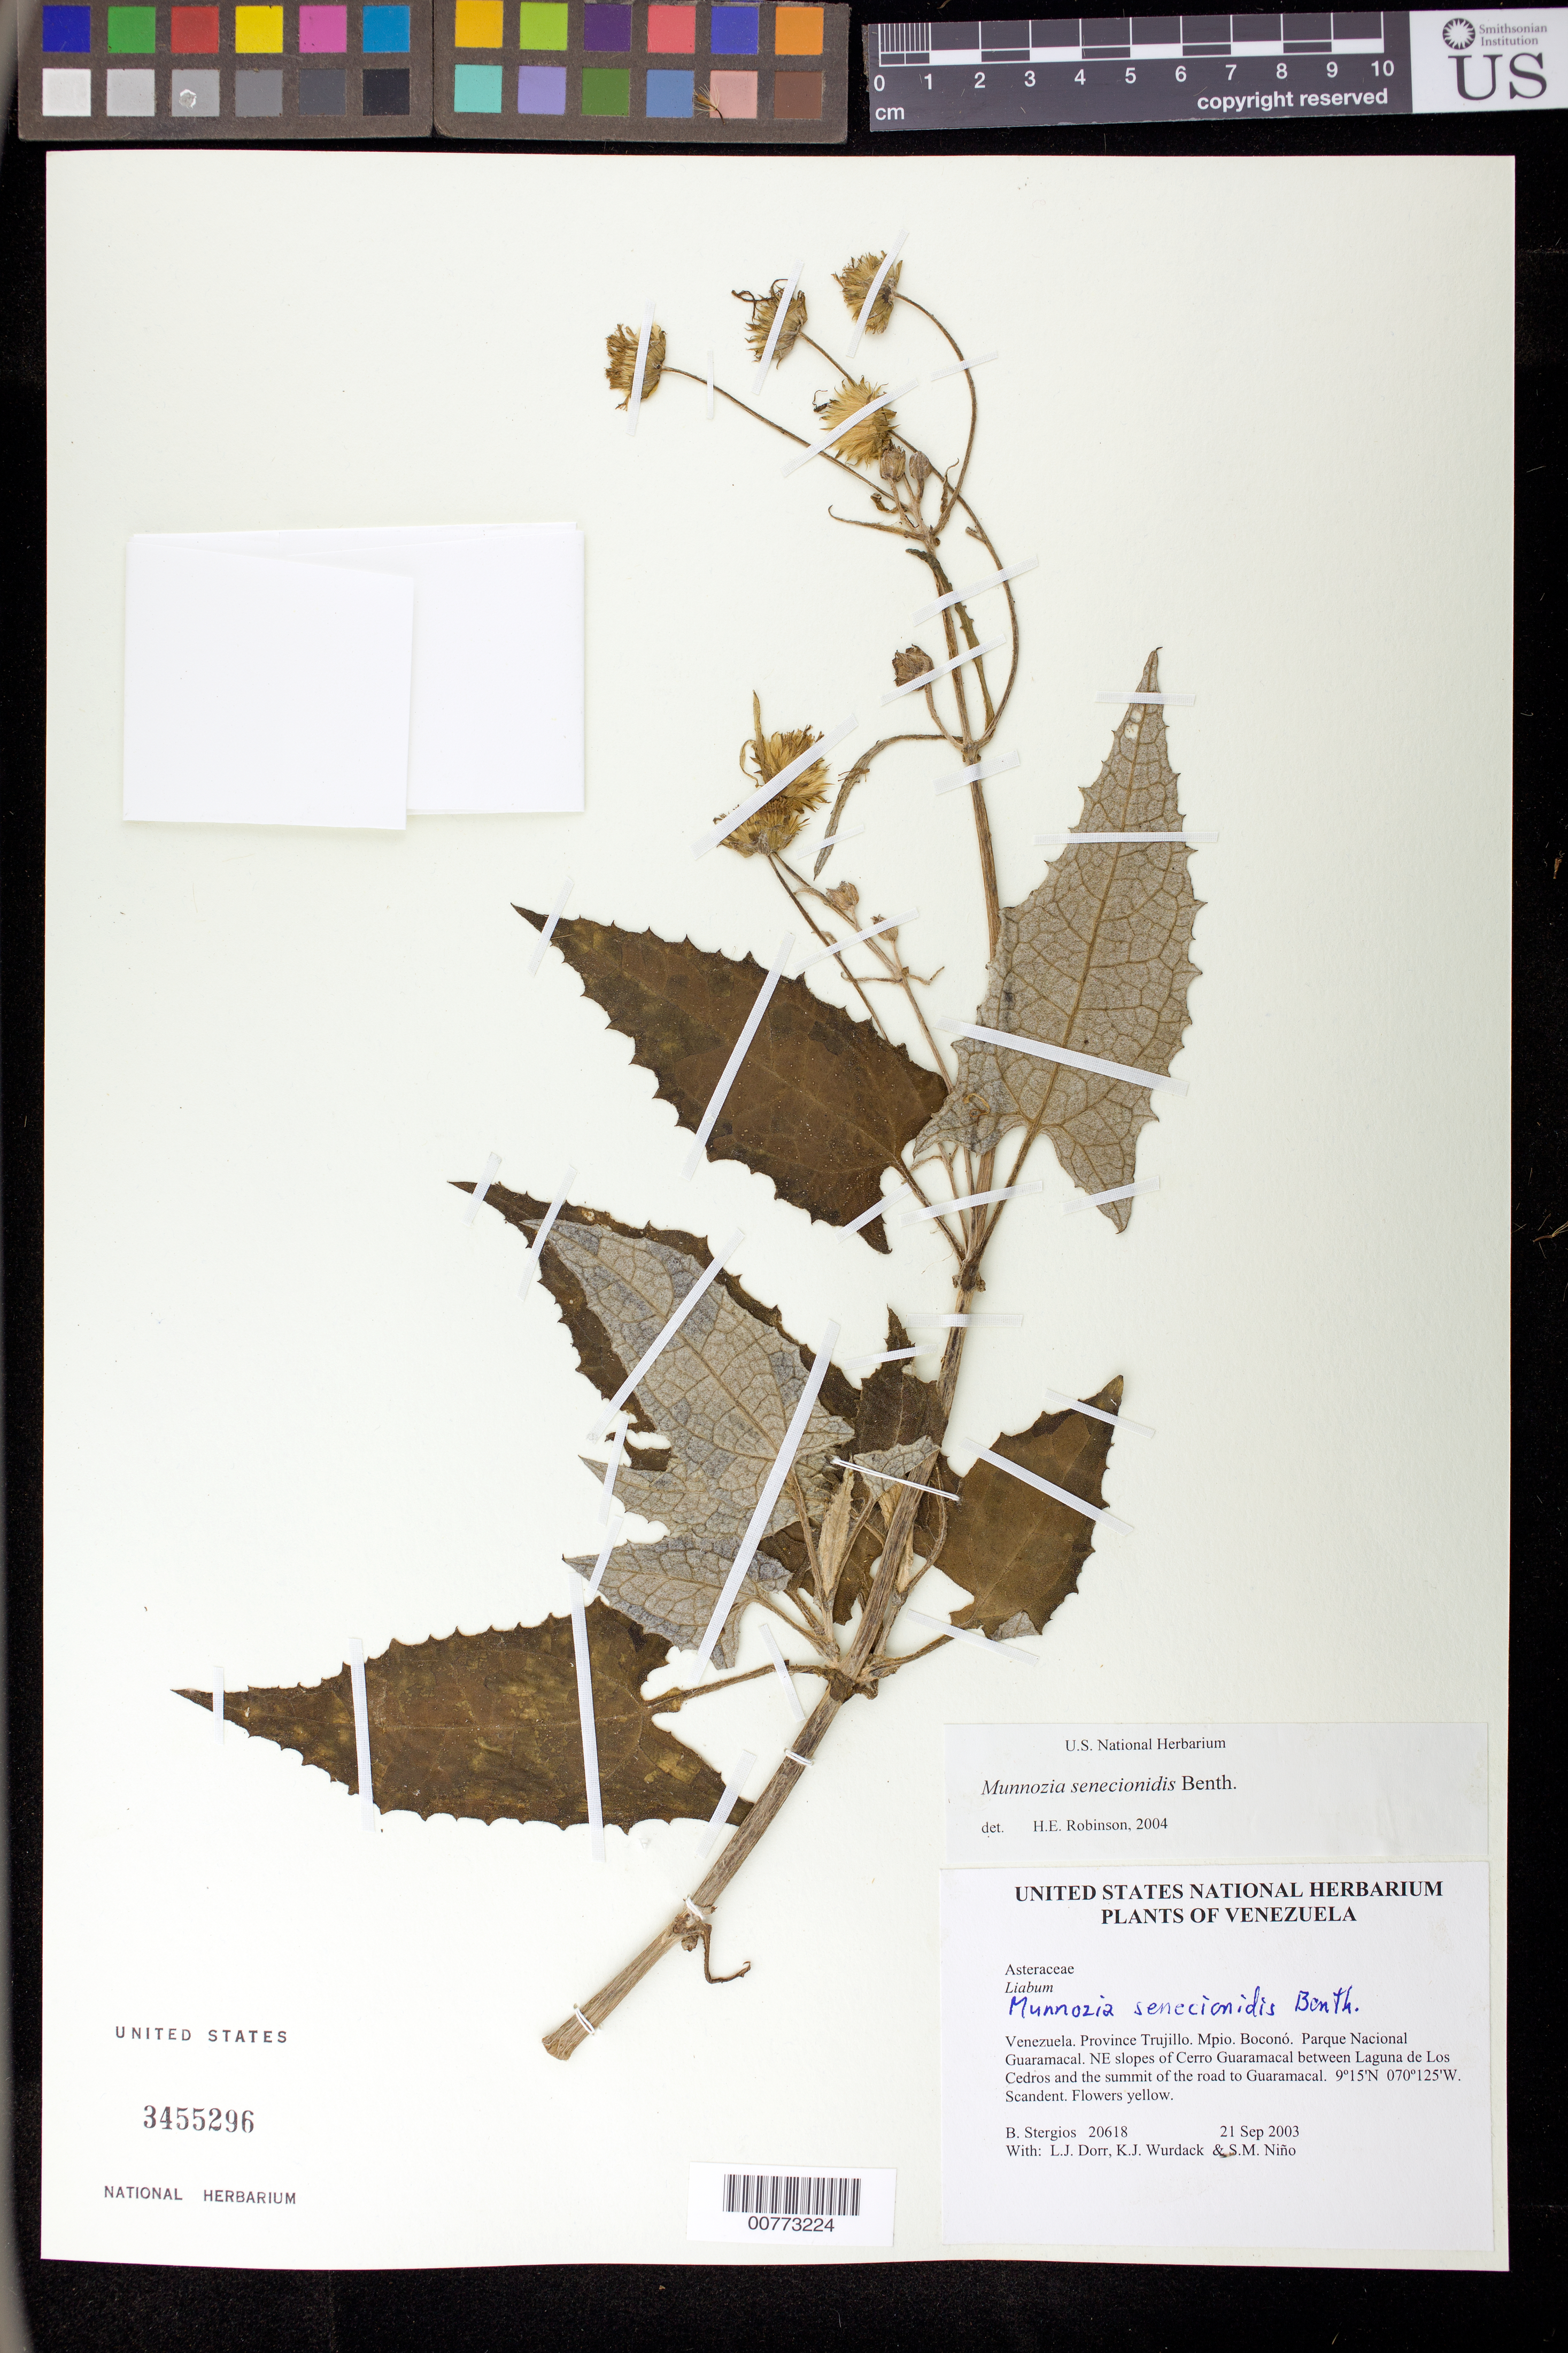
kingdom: Plantae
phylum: Tracheophyta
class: Magnoliopsida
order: Asterales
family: Asteraceae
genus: Munnozia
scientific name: Munnozia senecionidis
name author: Benth.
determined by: Robinson, Harold E., (US)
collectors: B. G. Stergios, L. J. Dorr, K. Wurdack & S. M. Niño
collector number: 20618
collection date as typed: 21 Sep 2003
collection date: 2003-09-21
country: Venezuela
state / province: Trujillo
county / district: Boconó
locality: Parque Nacional Guaramacal. NE slopes of Cerro Guaramacal between Laguna de Los Cedros and the summit of the road to Guaramacal.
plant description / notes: PORT, TEX, US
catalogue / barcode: US 3455296